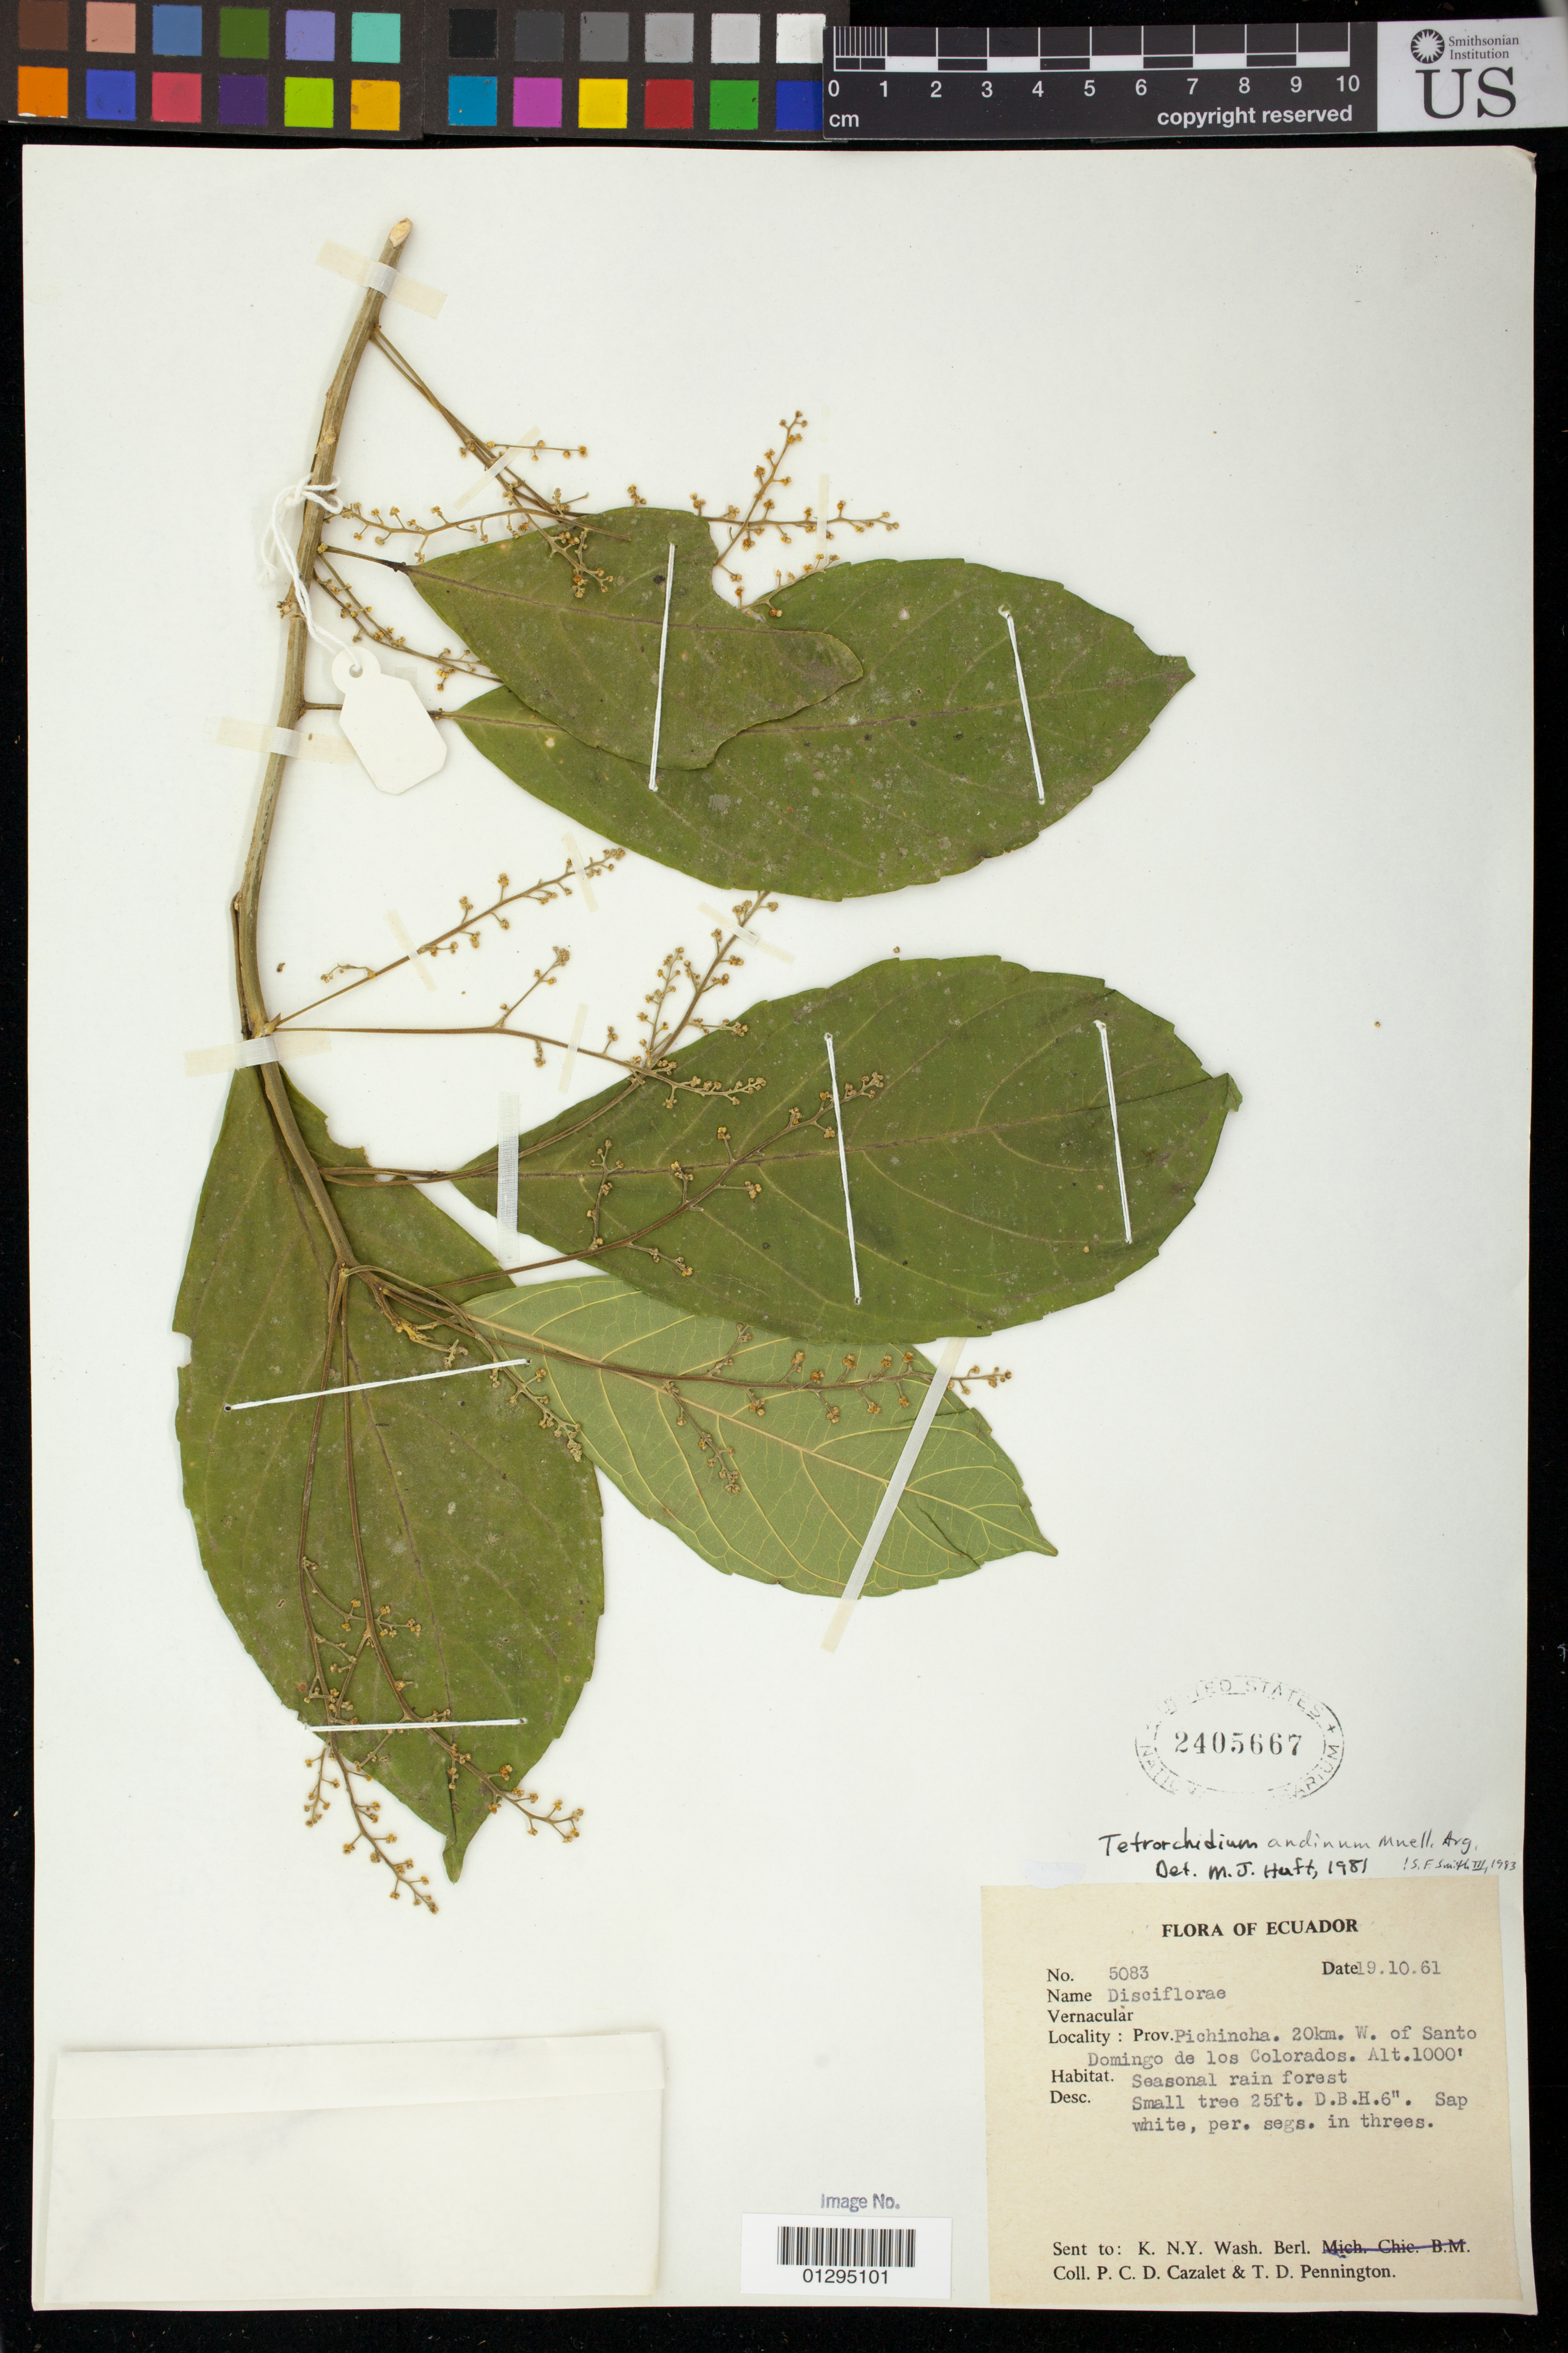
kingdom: Plantae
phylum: Tracheophyta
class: Magnoliopsida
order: Malpighiales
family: Euphorbiaceae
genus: Tetrorchidium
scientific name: Tetrorchidium andinum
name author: Müll. Arg.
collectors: P. C. D. Cazalet & T. D. Pennington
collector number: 5083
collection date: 1961-10-19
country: Ecuador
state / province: Pichincha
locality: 20 km W. of Santo Domingo de los Colorados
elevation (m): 305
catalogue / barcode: US 2405667